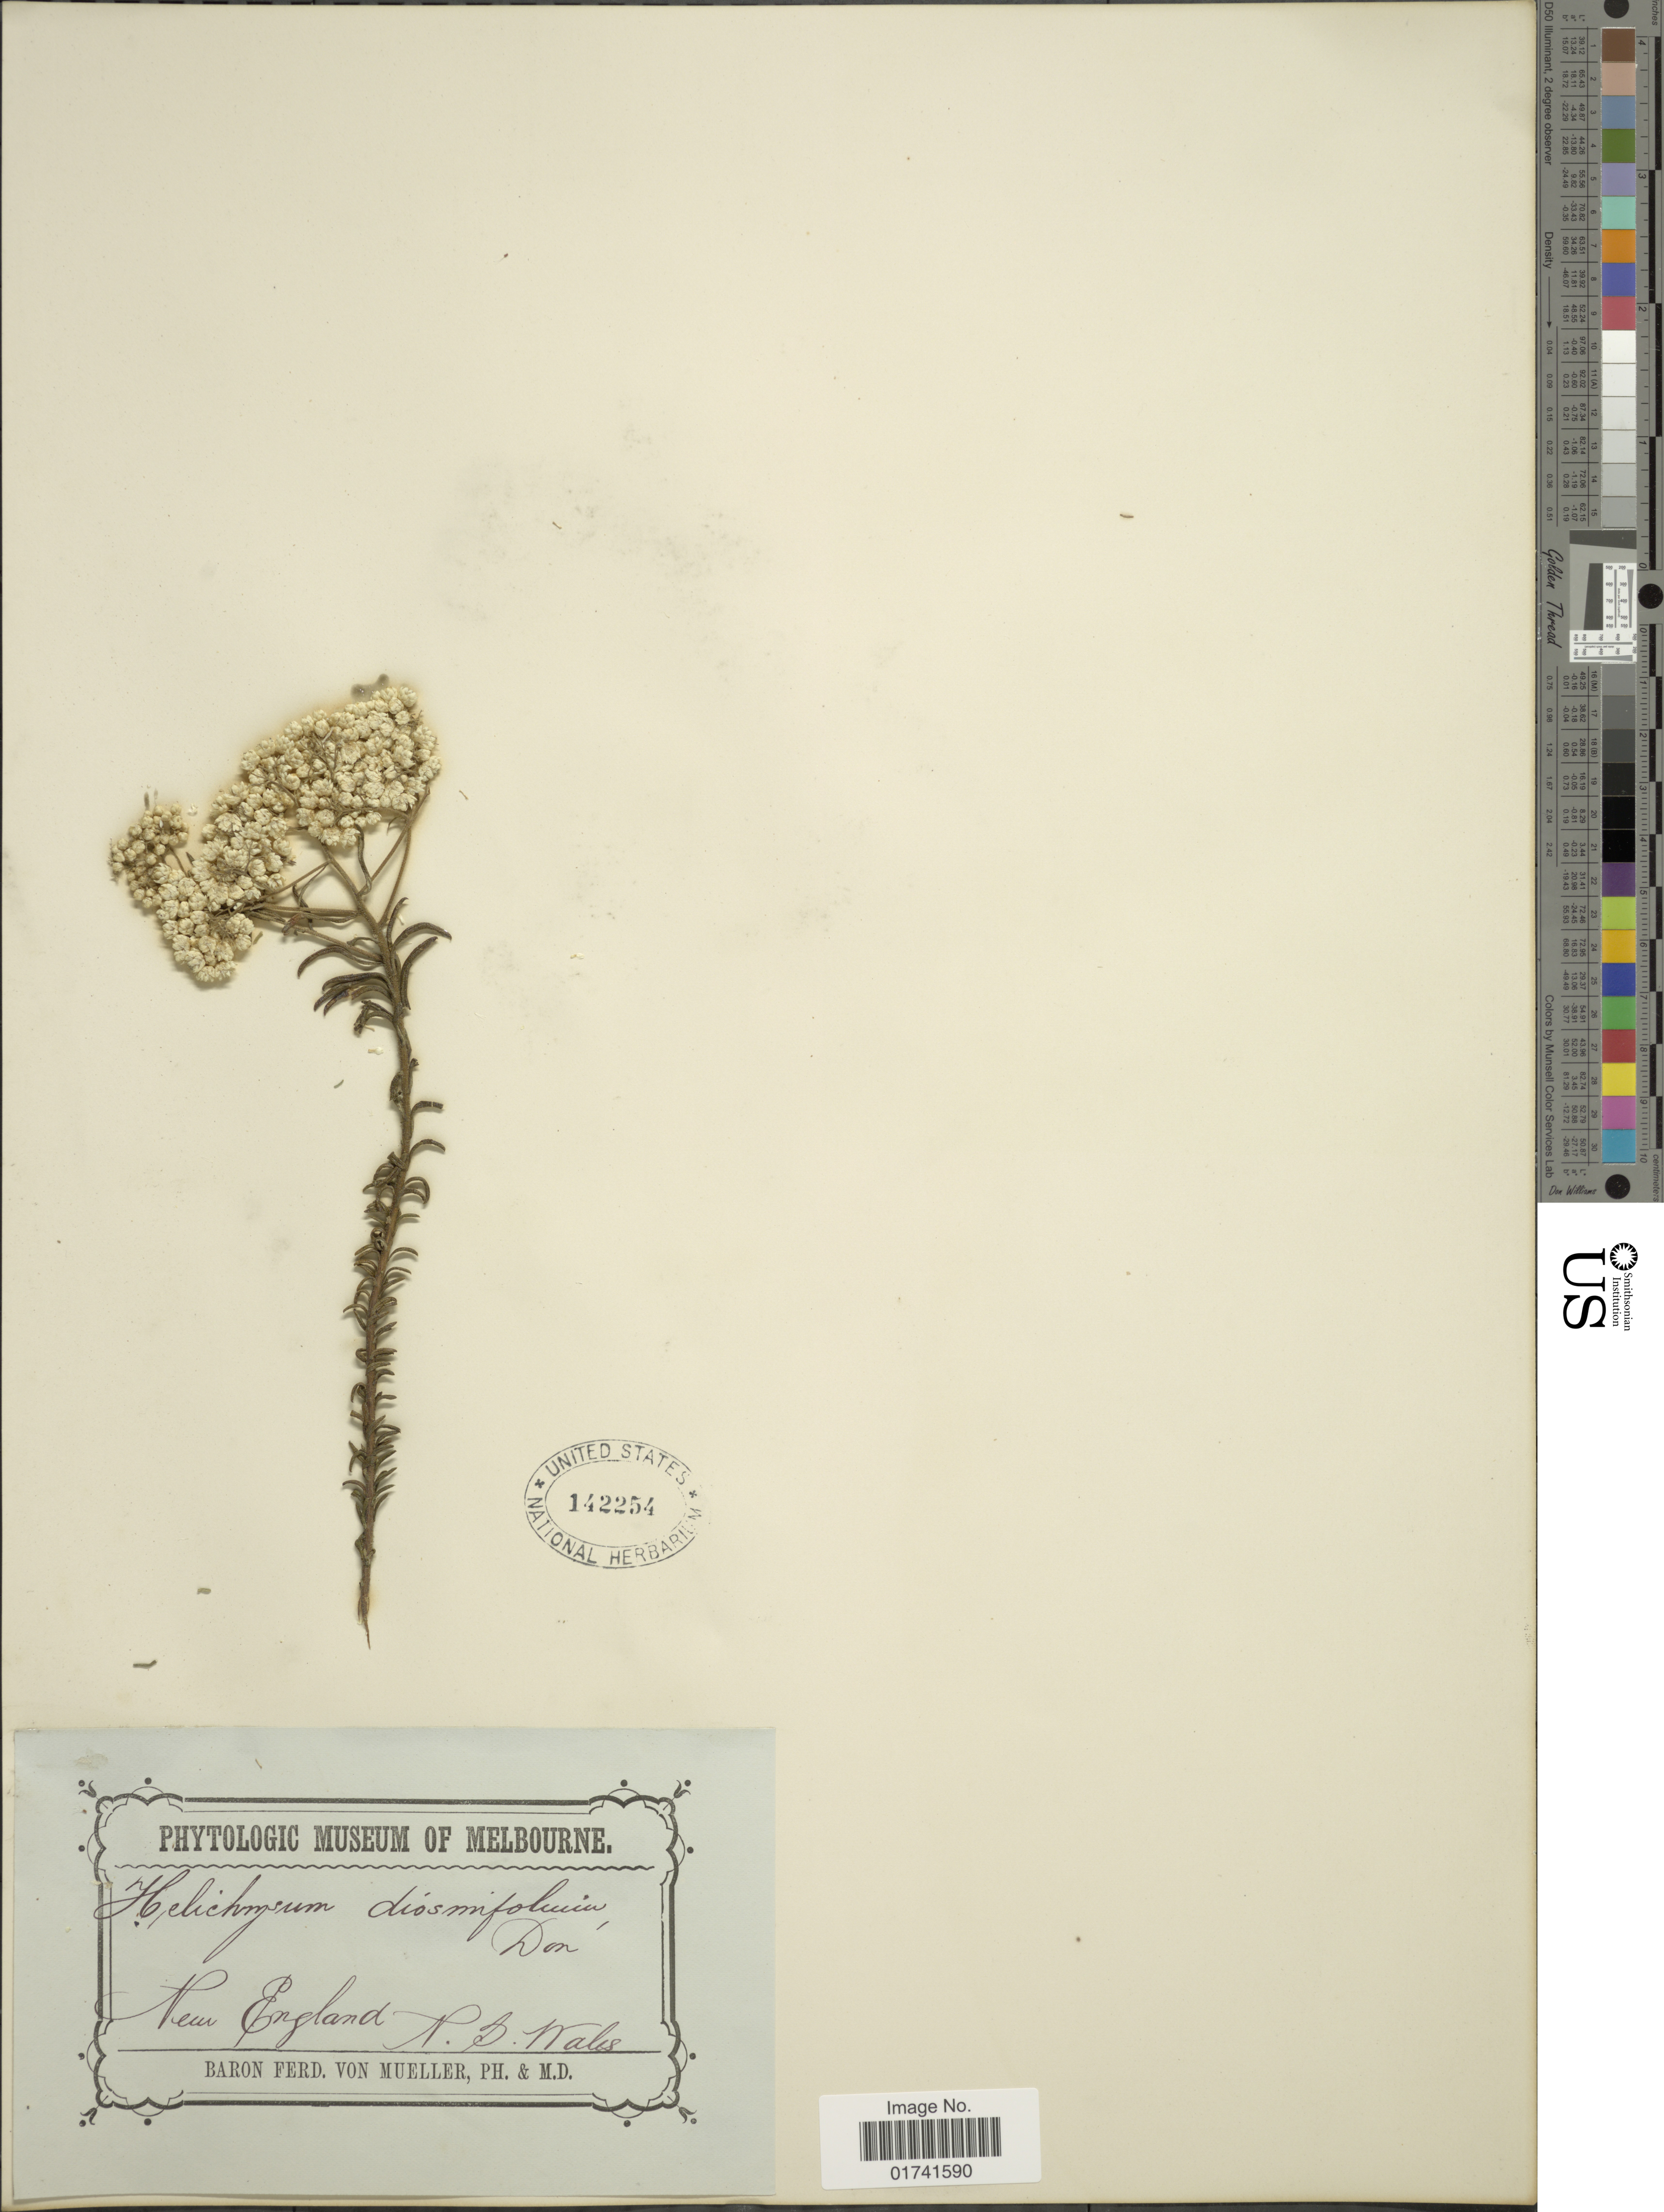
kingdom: Plantae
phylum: Tracheophyta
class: Magnoliopsida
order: Asterales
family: Asteraceae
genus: Ozothamnus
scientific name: Ozothamnus diosmifolius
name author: (Vent.) DC.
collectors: B. von Mueller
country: Australia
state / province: New South Wales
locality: New England.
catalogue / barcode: US 142254